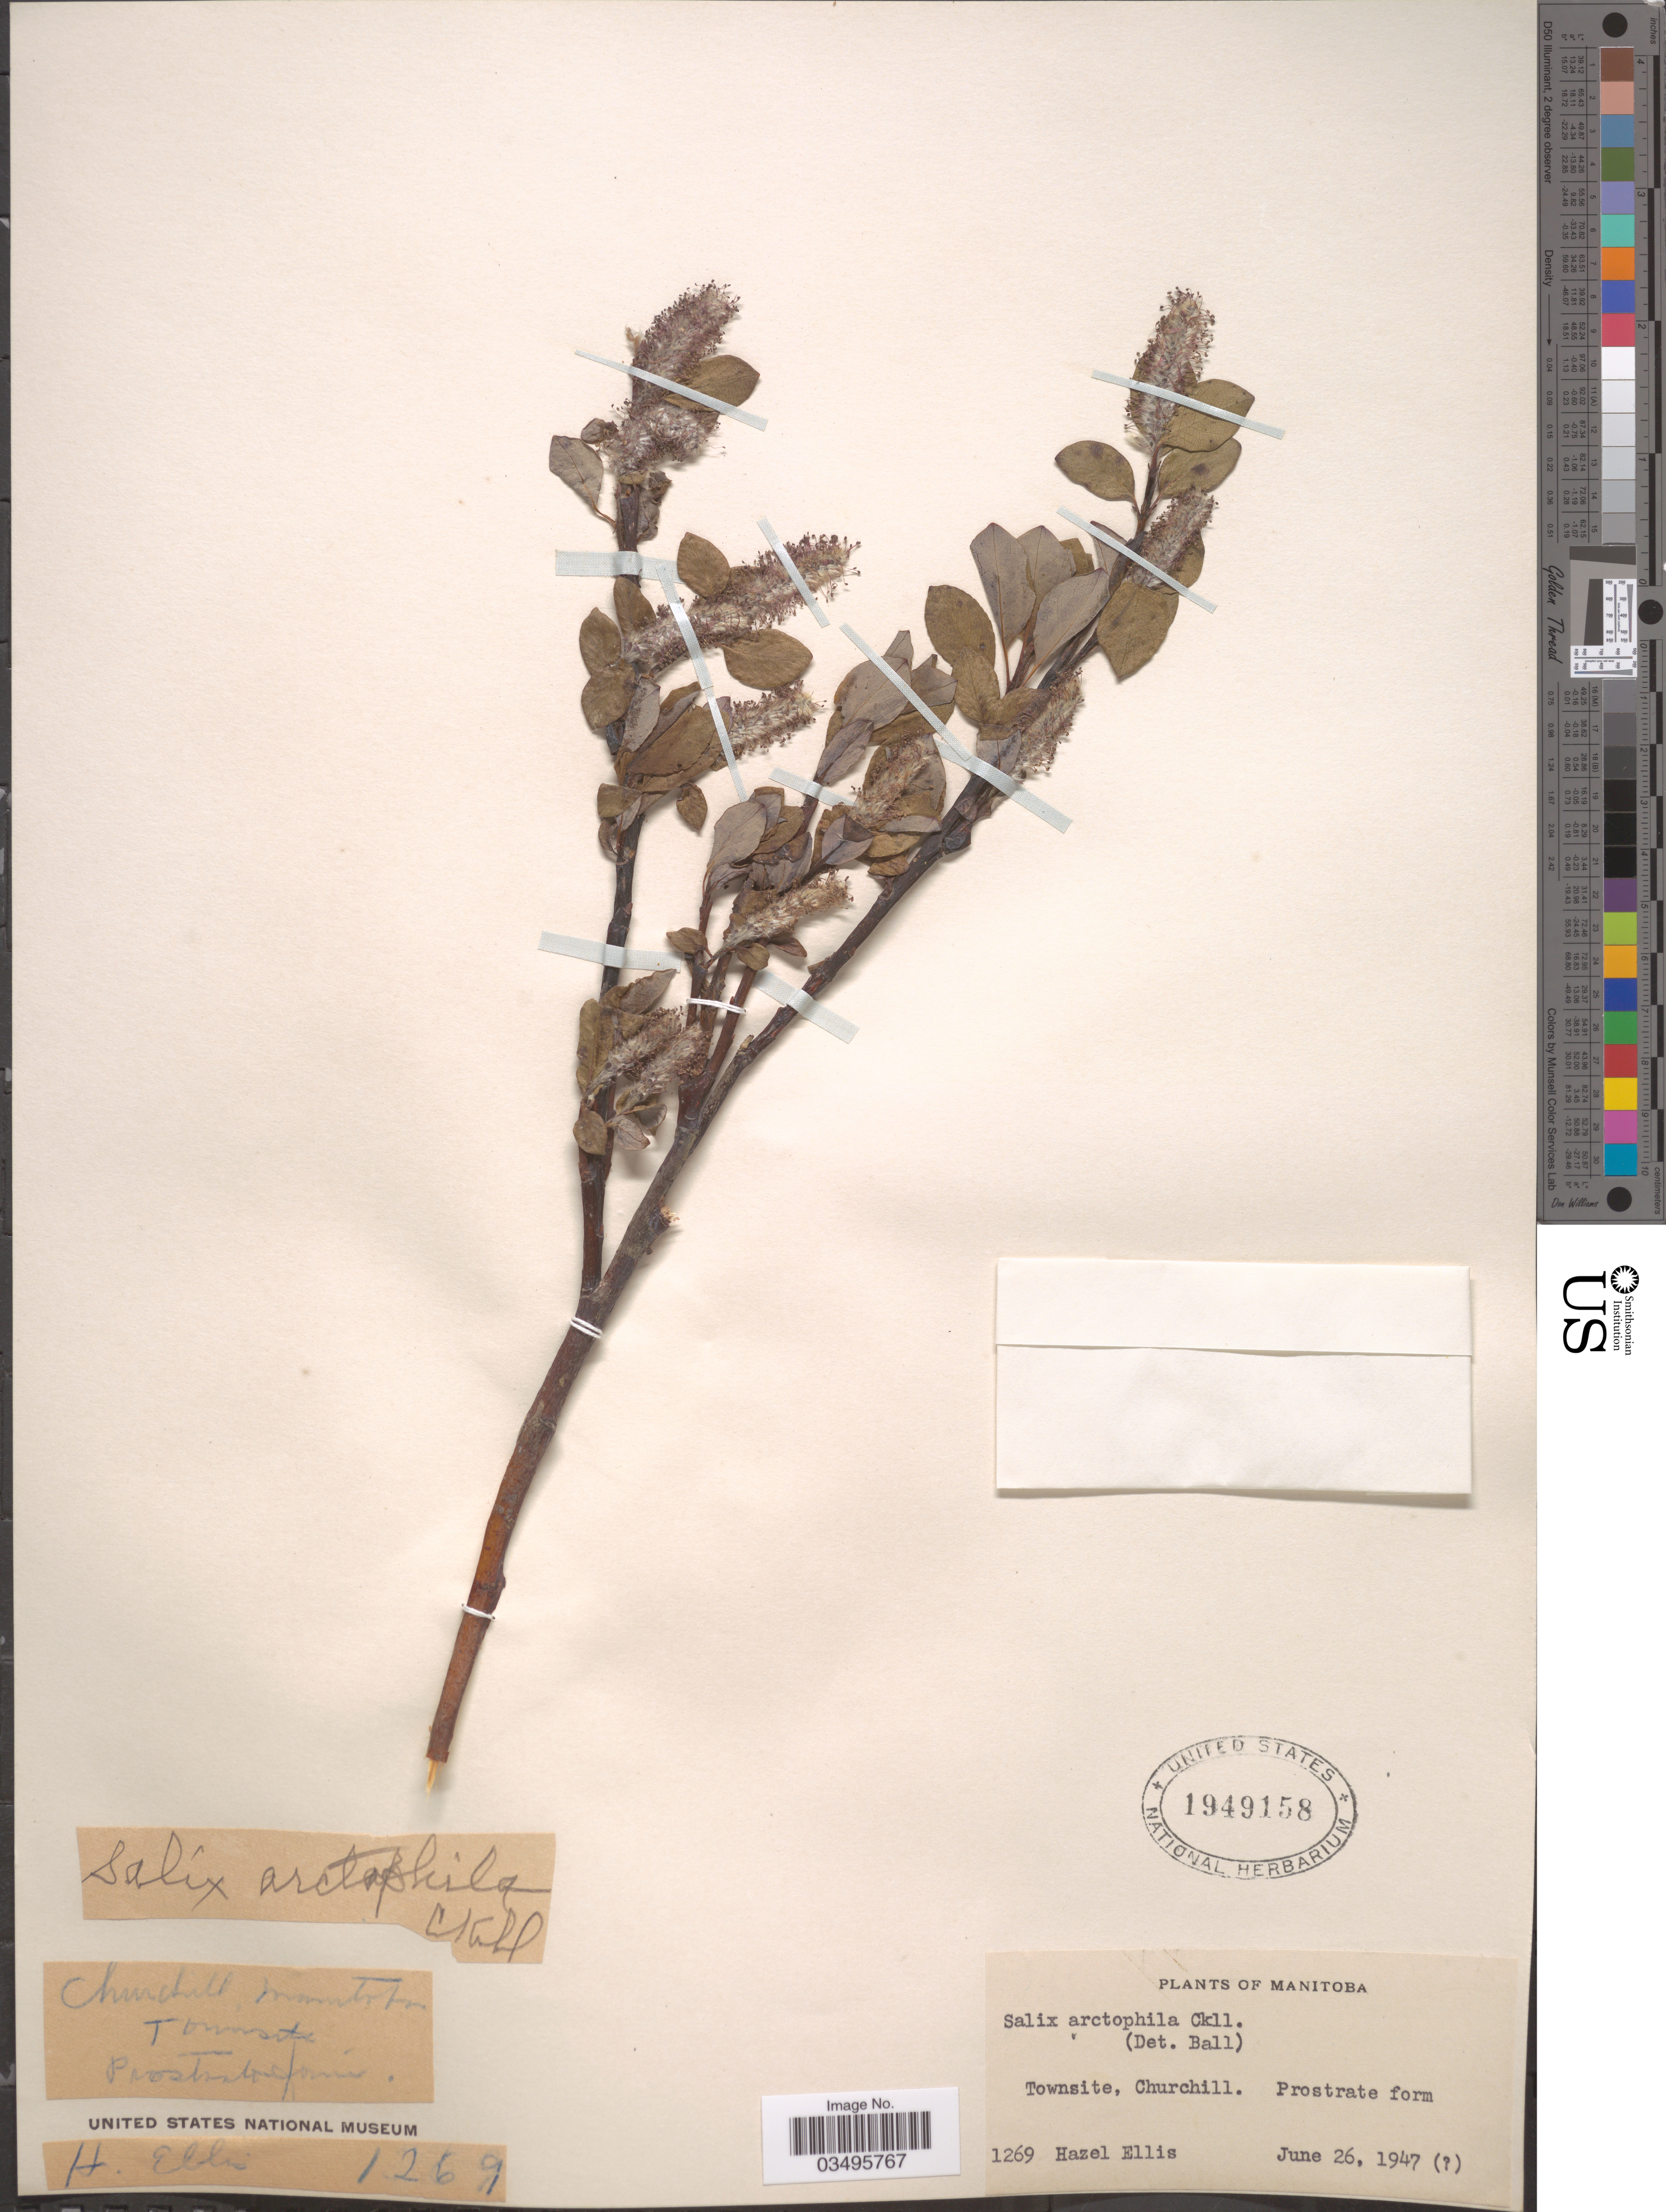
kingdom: Plantae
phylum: Tracheophyta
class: Magnoliopsida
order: Malpighiales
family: Salicaceae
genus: Salix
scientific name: Salix arctophila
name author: Cockerell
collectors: H. Ellis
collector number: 1269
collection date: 1947-06-26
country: Canada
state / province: Manitoba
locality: Townsite, Churchill.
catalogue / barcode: US 1949158